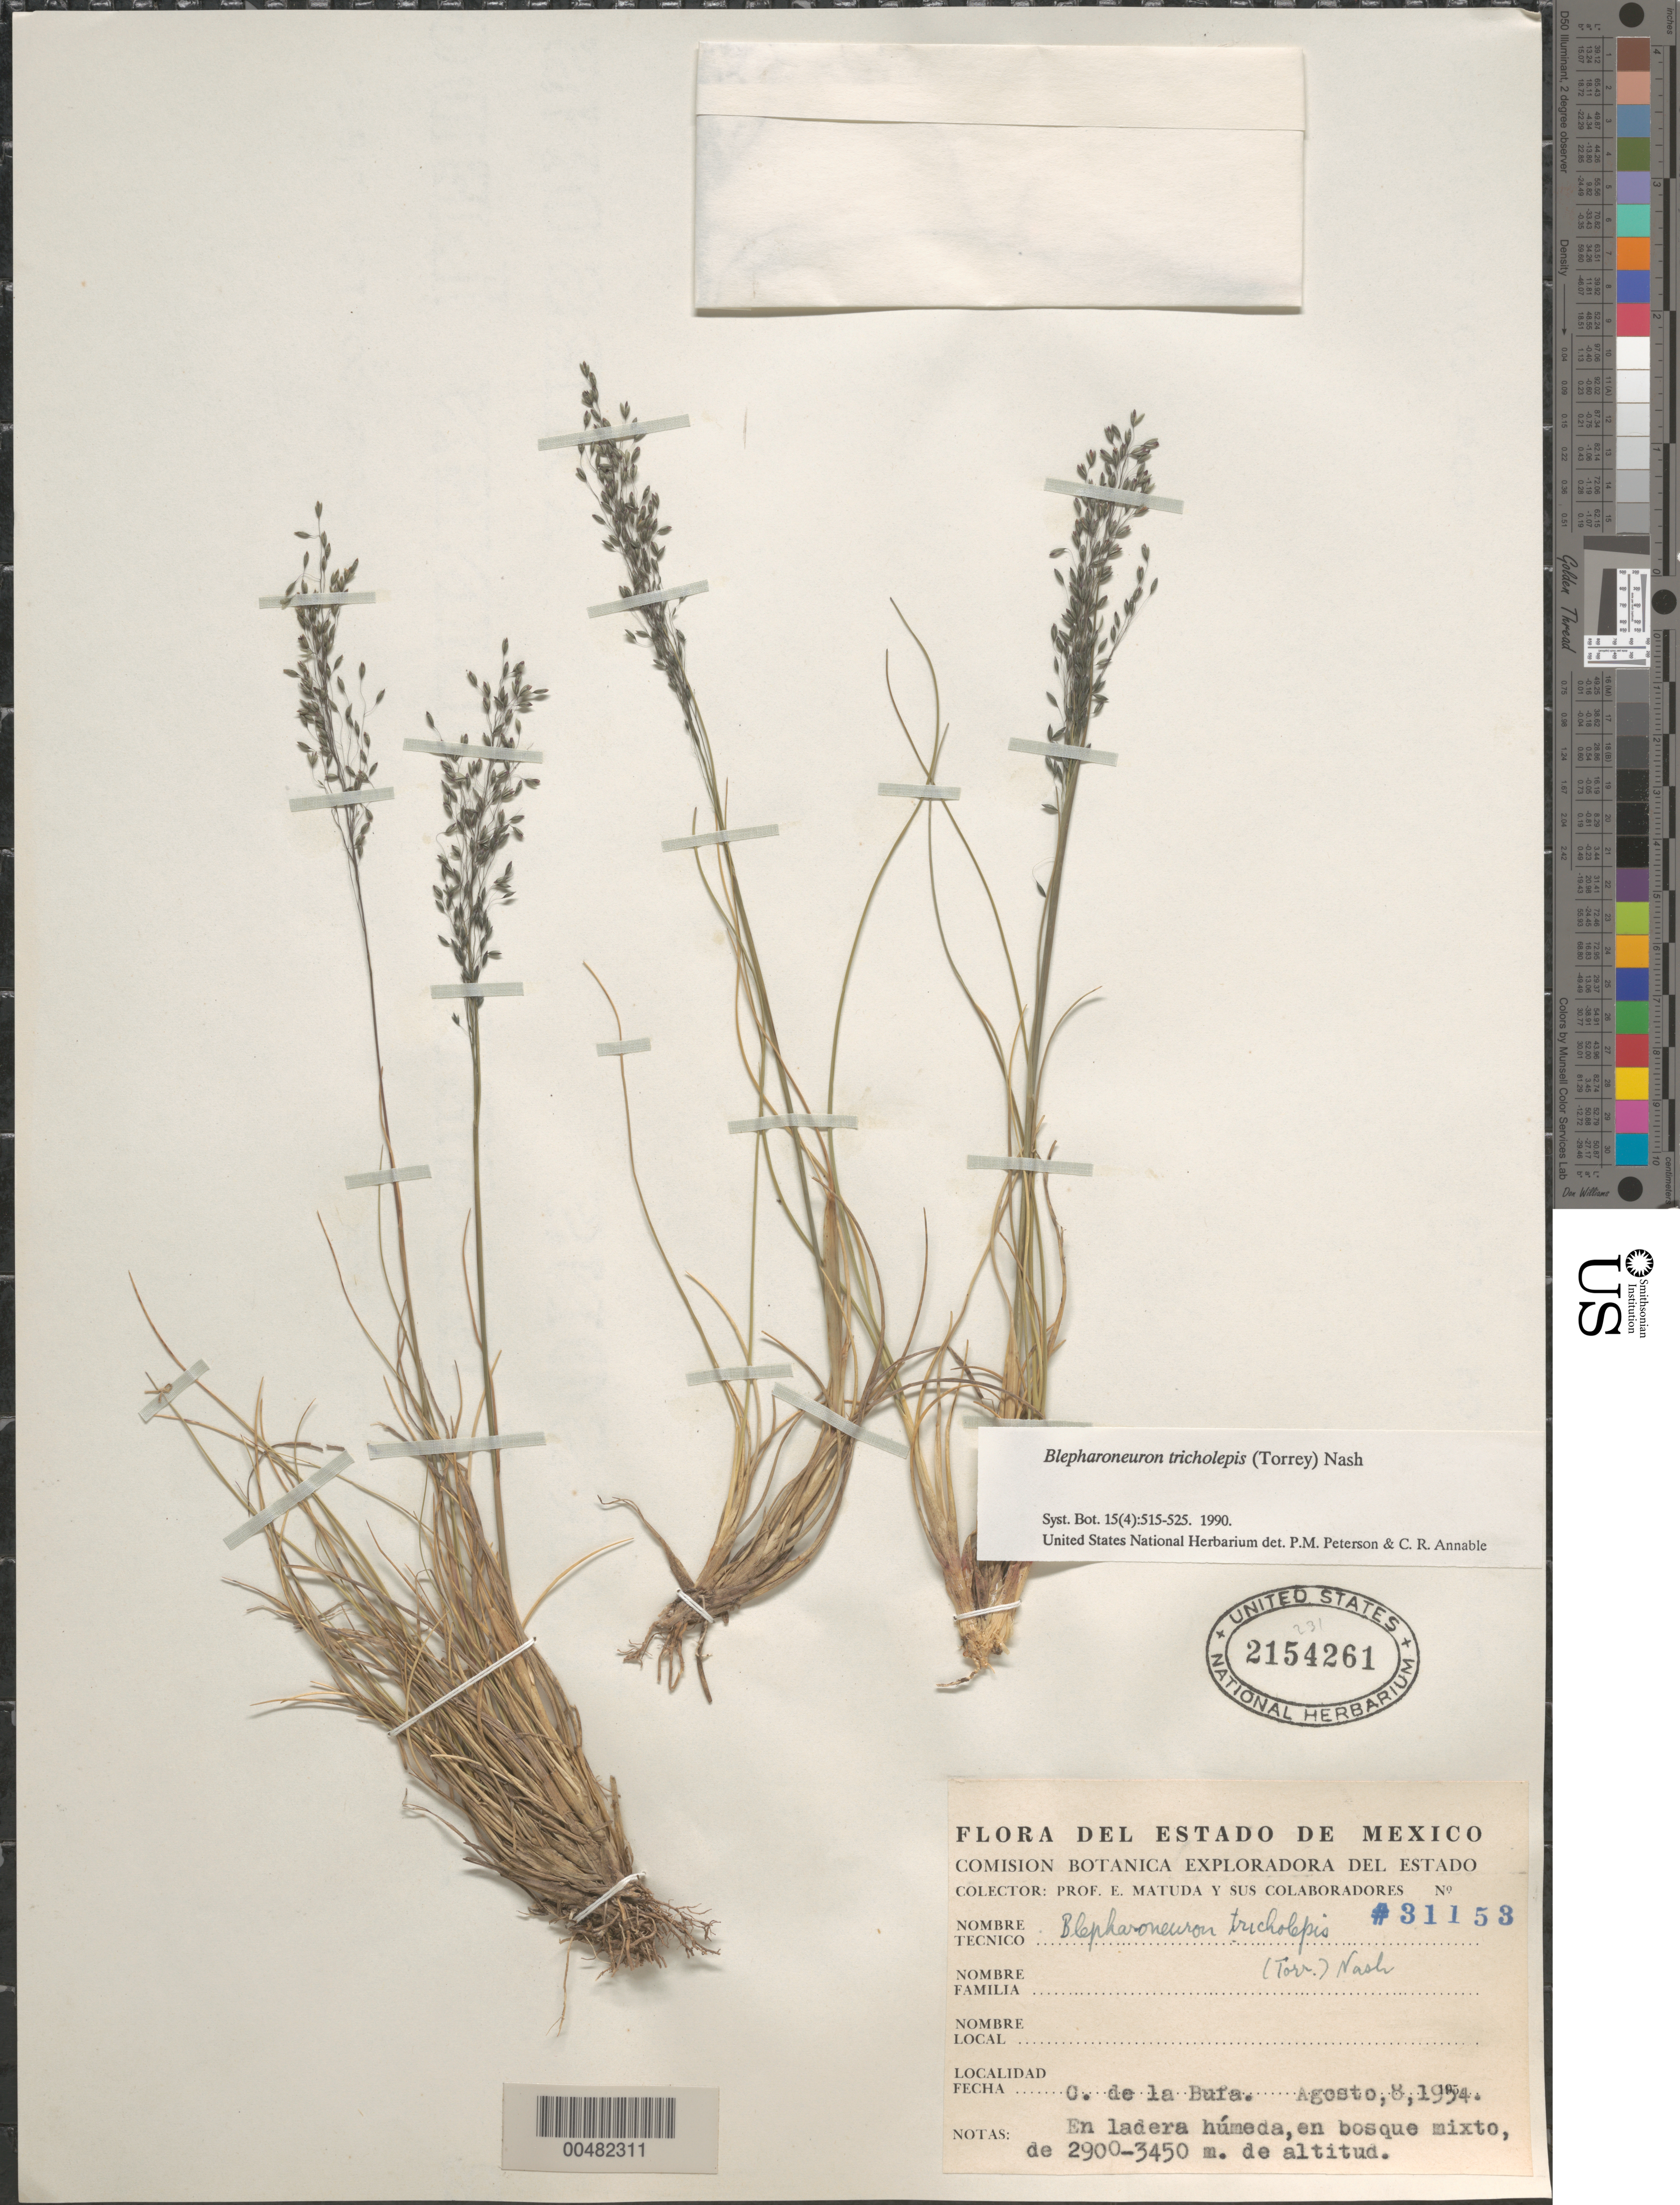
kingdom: Plantae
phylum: Tracheophyta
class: Liliopsida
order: Poales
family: Poaceae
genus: Blepharoneuron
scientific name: Blepharoneuron tricholepis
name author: (Torr.) Nash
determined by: Peterson, P. M.; Annable, C. R.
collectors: E. Matuda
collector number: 31153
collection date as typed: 8 Aug 1954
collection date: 1954-08-08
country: Mexico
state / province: México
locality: C. de la Bura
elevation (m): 2900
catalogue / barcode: US 2154261